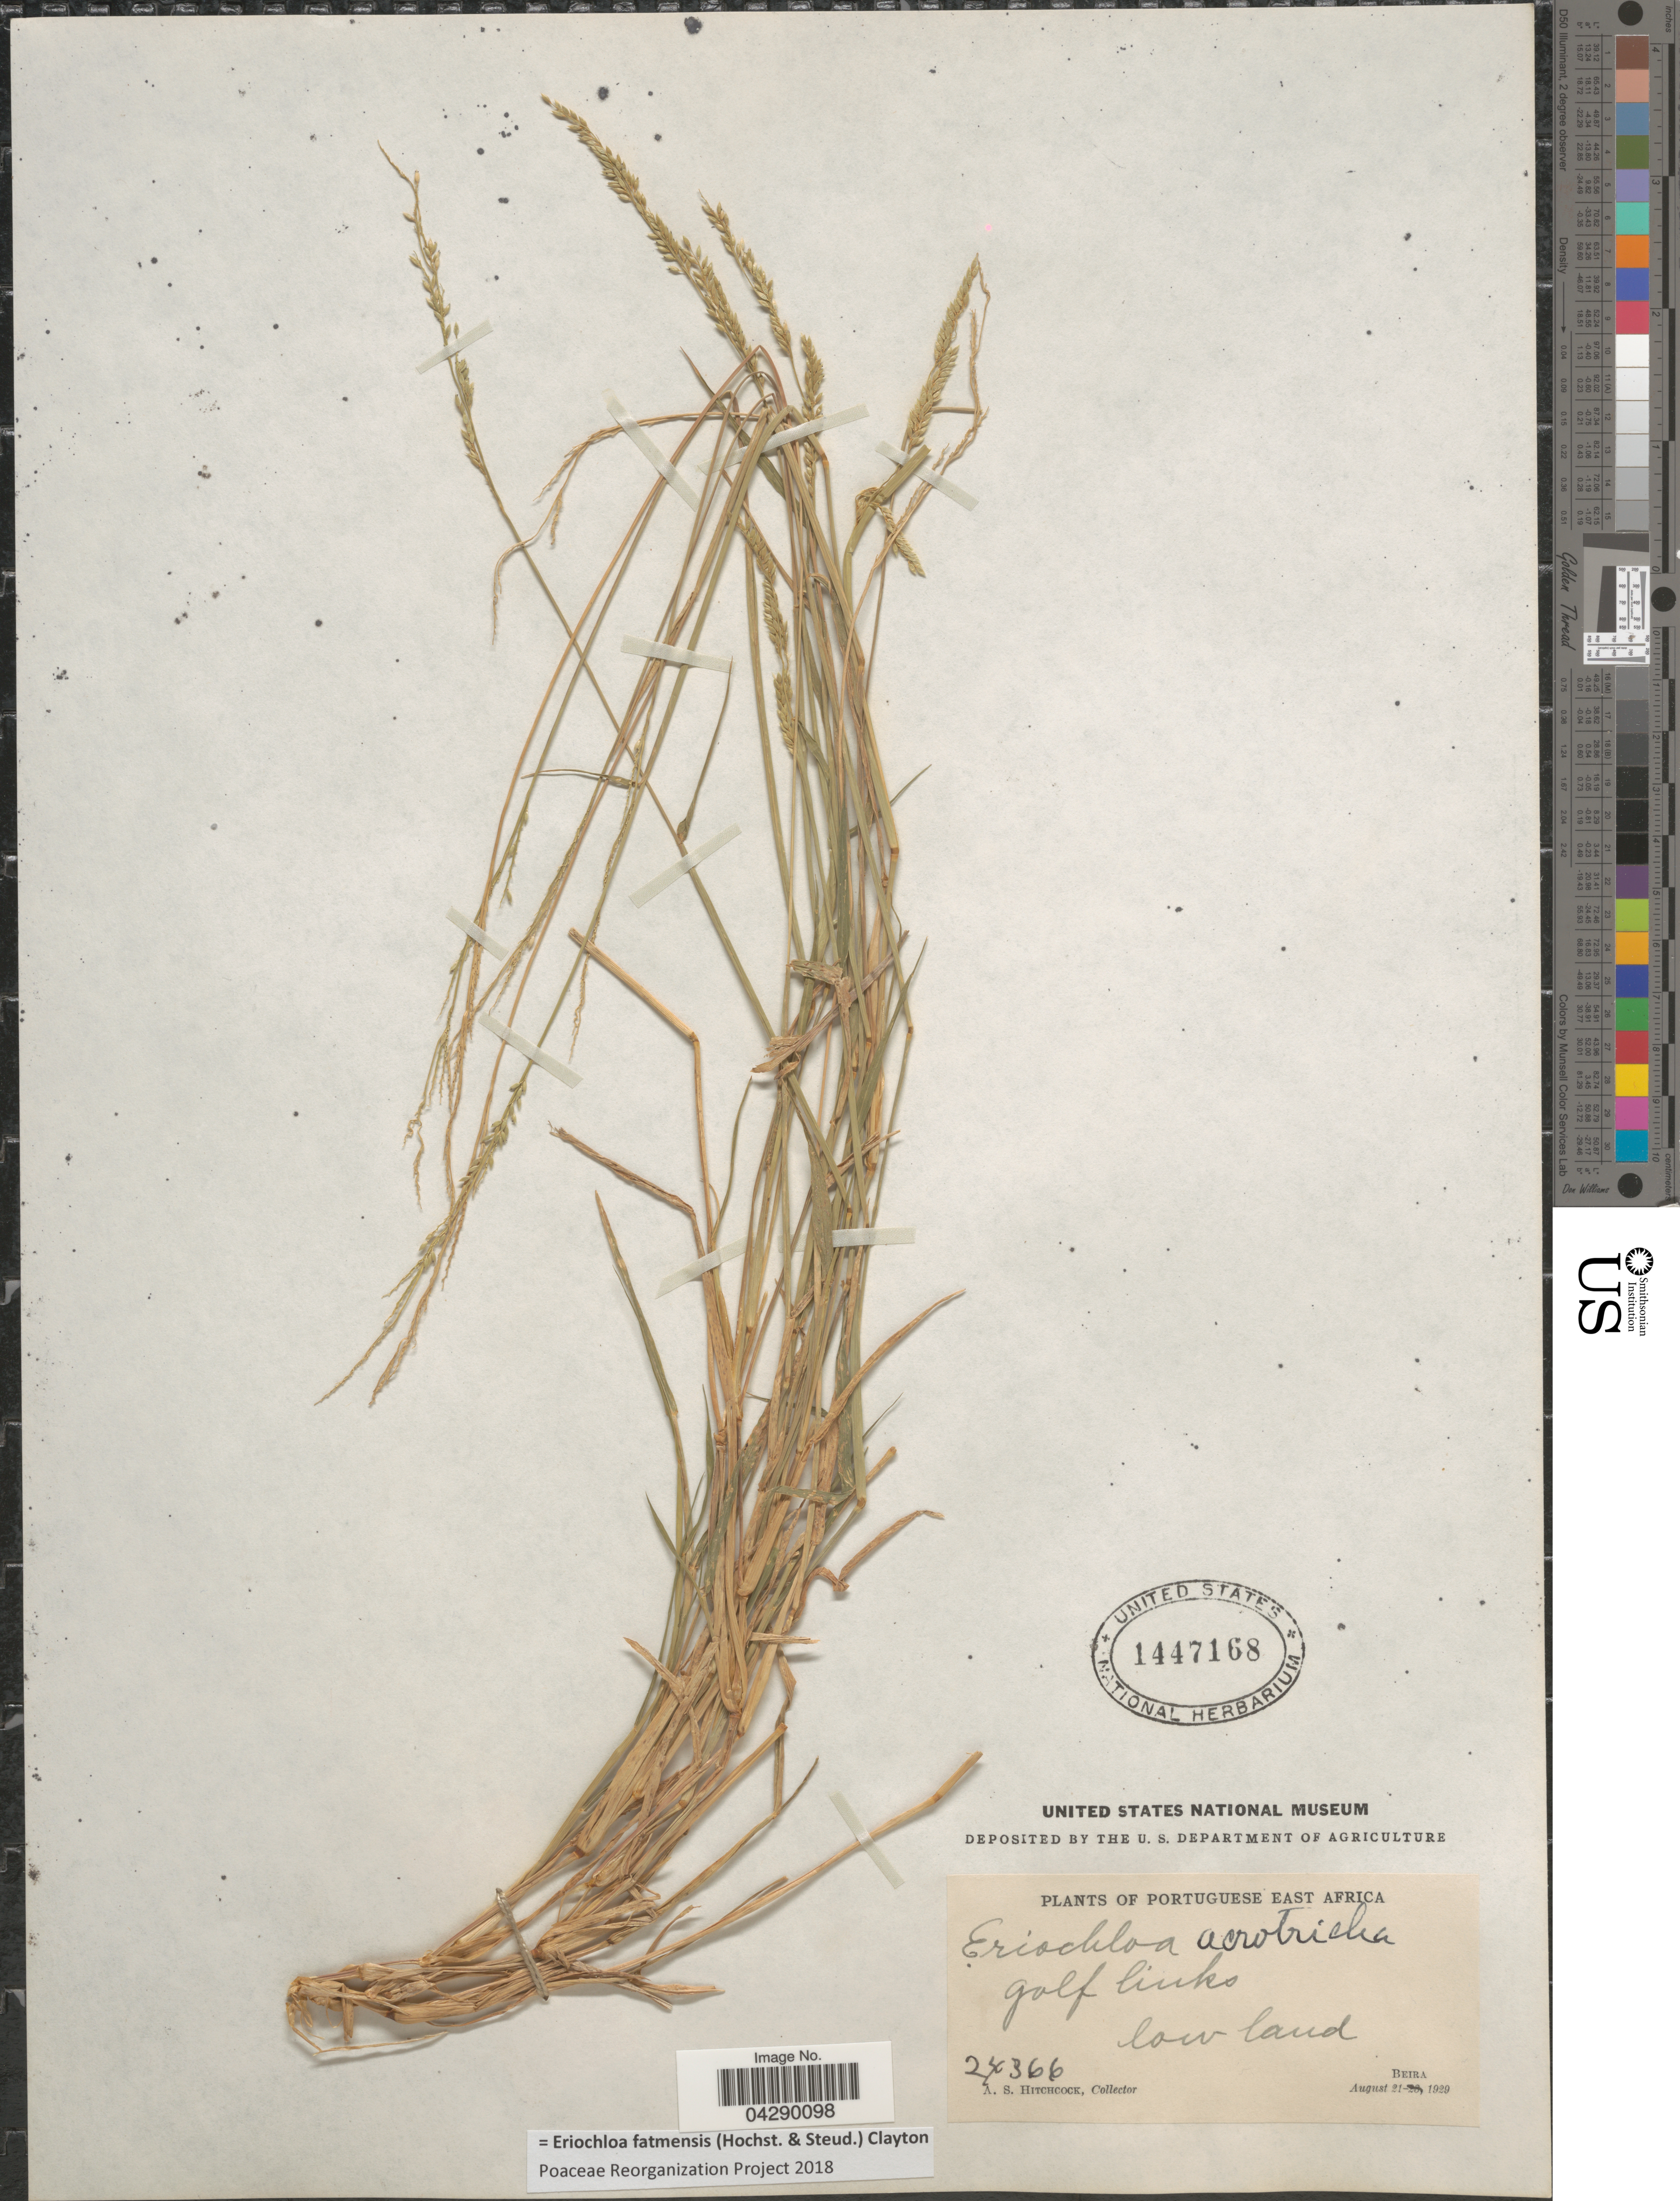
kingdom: Plantae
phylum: Tracheophyta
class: Liliopsida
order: Poales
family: Poaceae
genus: Eriochloa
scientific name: Eriochloa fatmensis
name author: (Hochst. & Steud.) Clayton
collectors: A. S. Hitchcock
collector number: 24366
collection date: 1929-08-21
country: Mozambique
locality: Portuguese East Africa. Beira.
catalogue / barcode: US 1447168